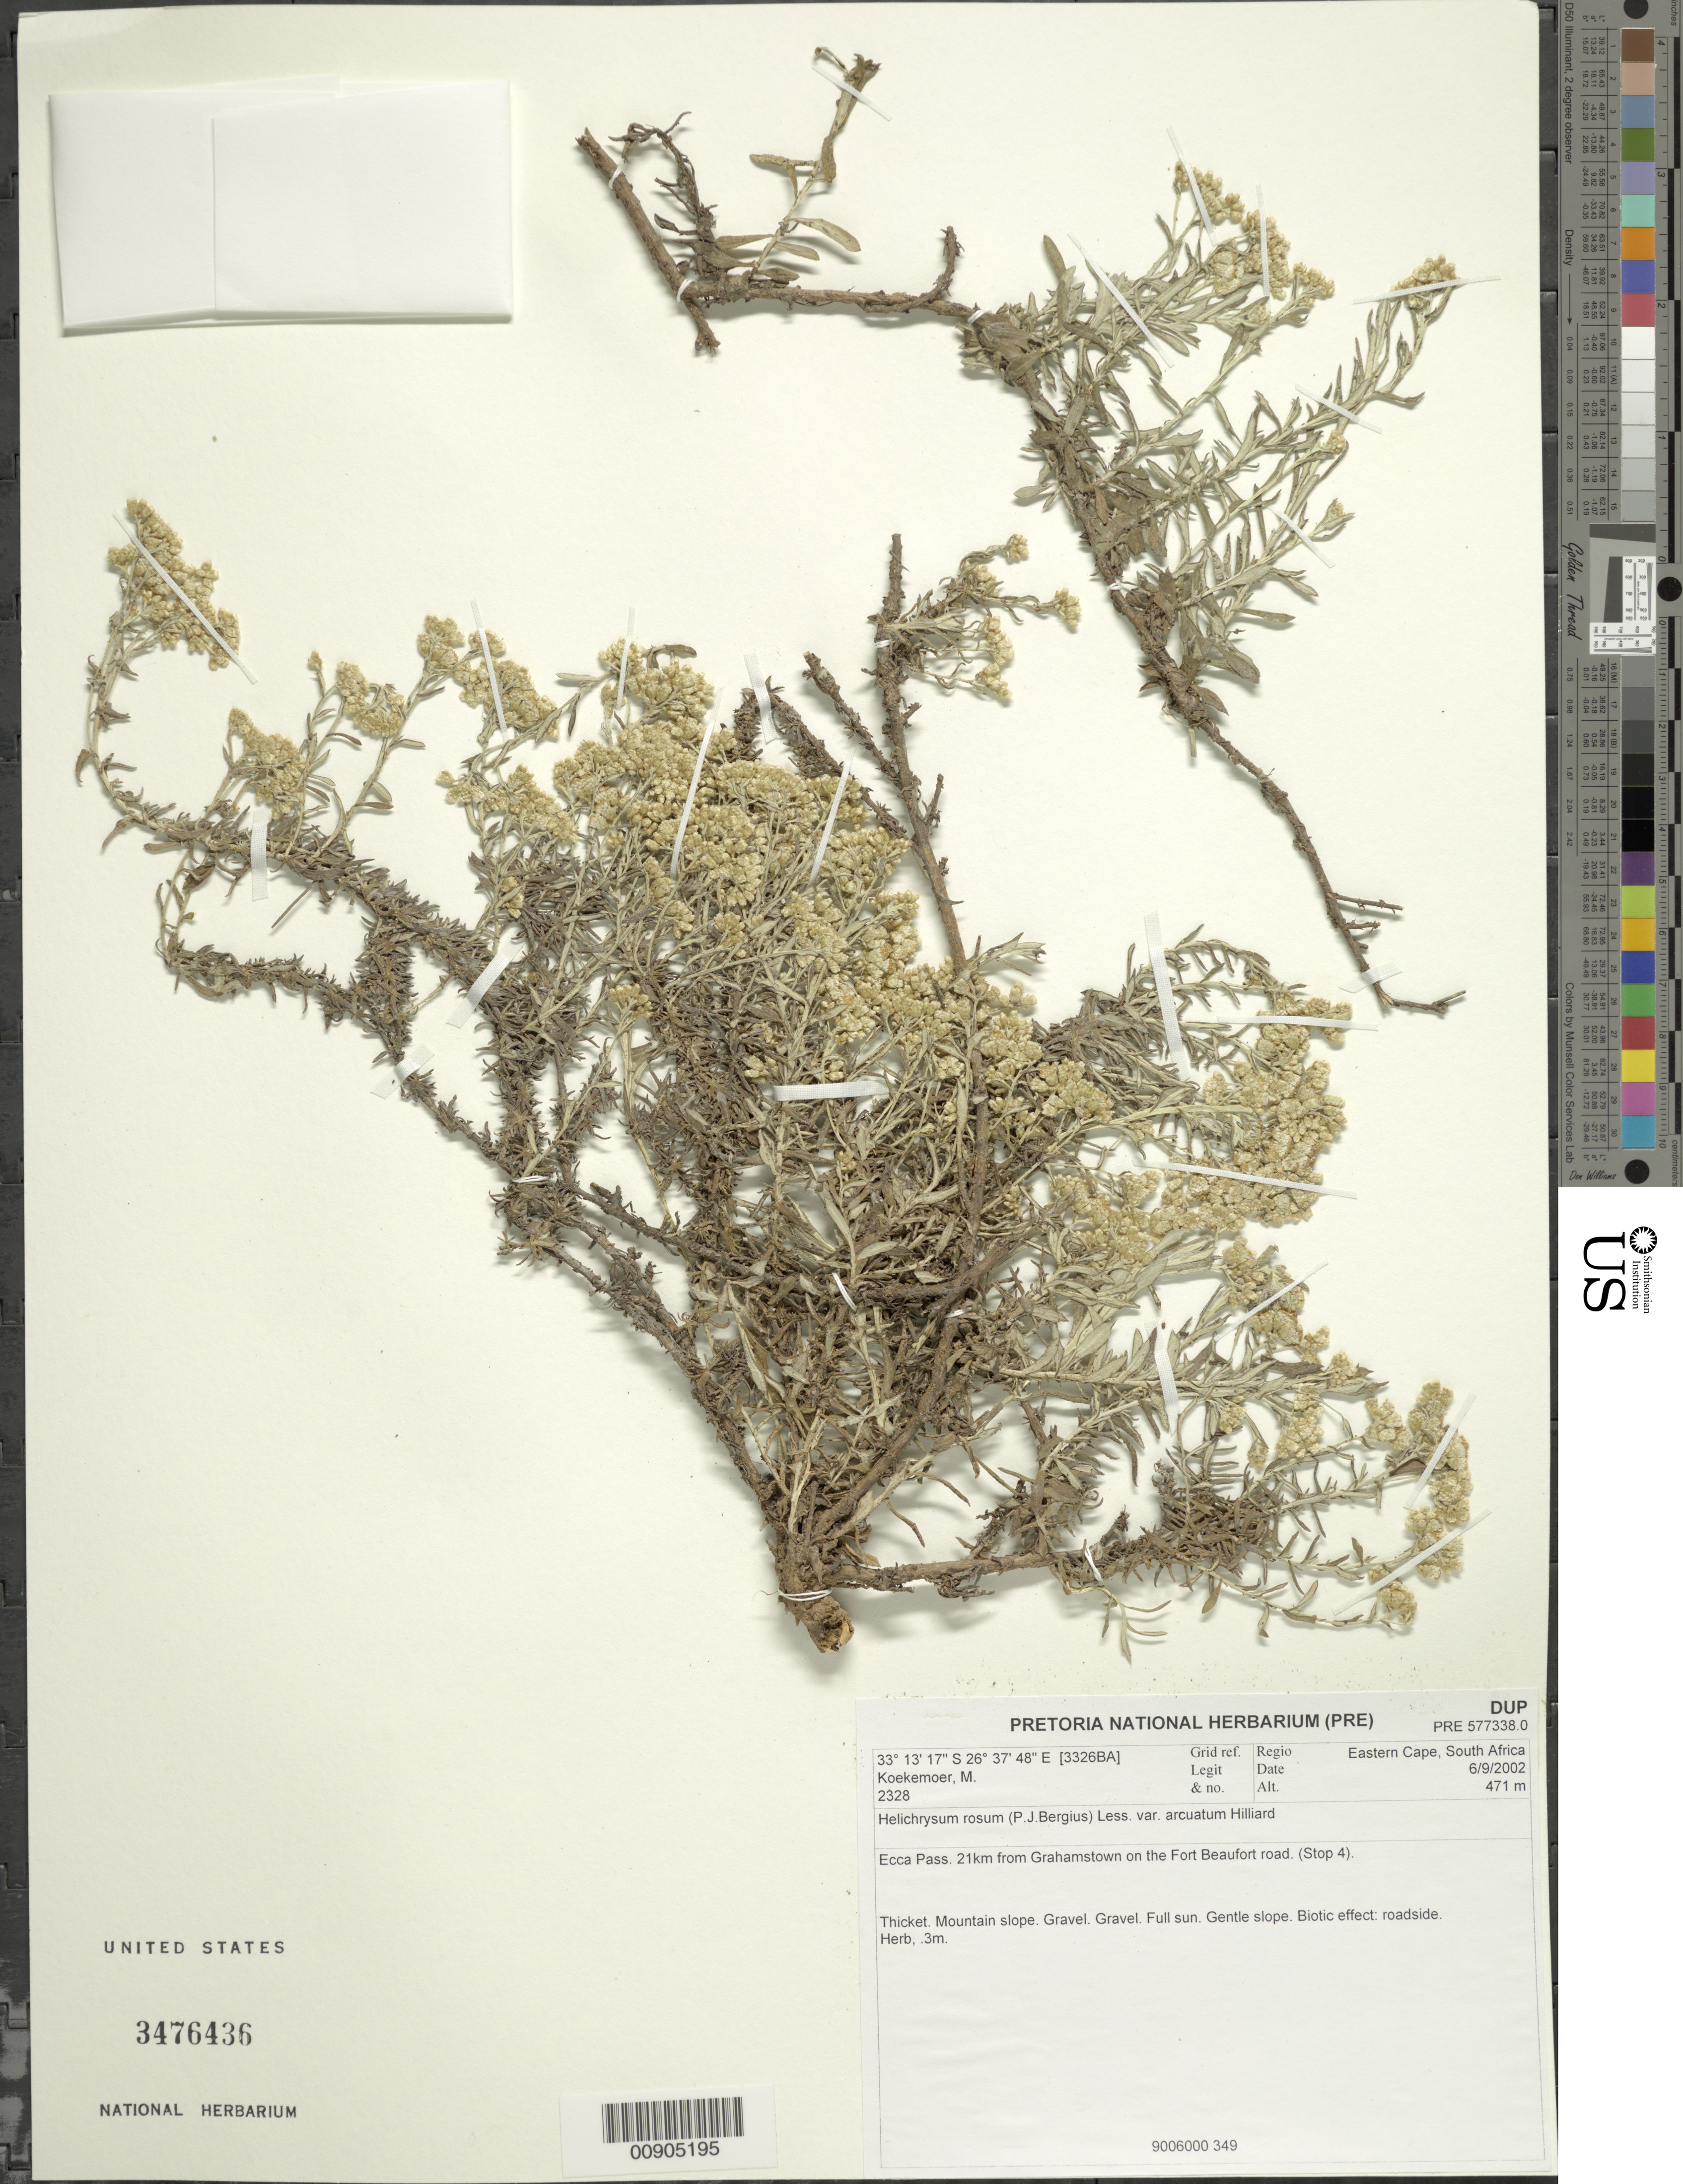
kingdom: Plantae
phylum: Tracheophyta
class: Magnoliopsida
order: Asterales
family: Asteraceae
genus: Helichrysum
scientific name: Helichrysum rosum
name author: Less.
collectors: M. Koekemoer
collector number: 2328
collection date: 2002-09-06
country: South Africa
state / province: Eastern Cape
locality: Ecca Pass, 21 km from Grahamstown, on R67 to Fort Beaufort (Stop 43)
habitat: Thicket, mountain slope, gravel, full sun, gentle slope, roadside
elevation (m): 471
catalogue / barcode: US 3476436